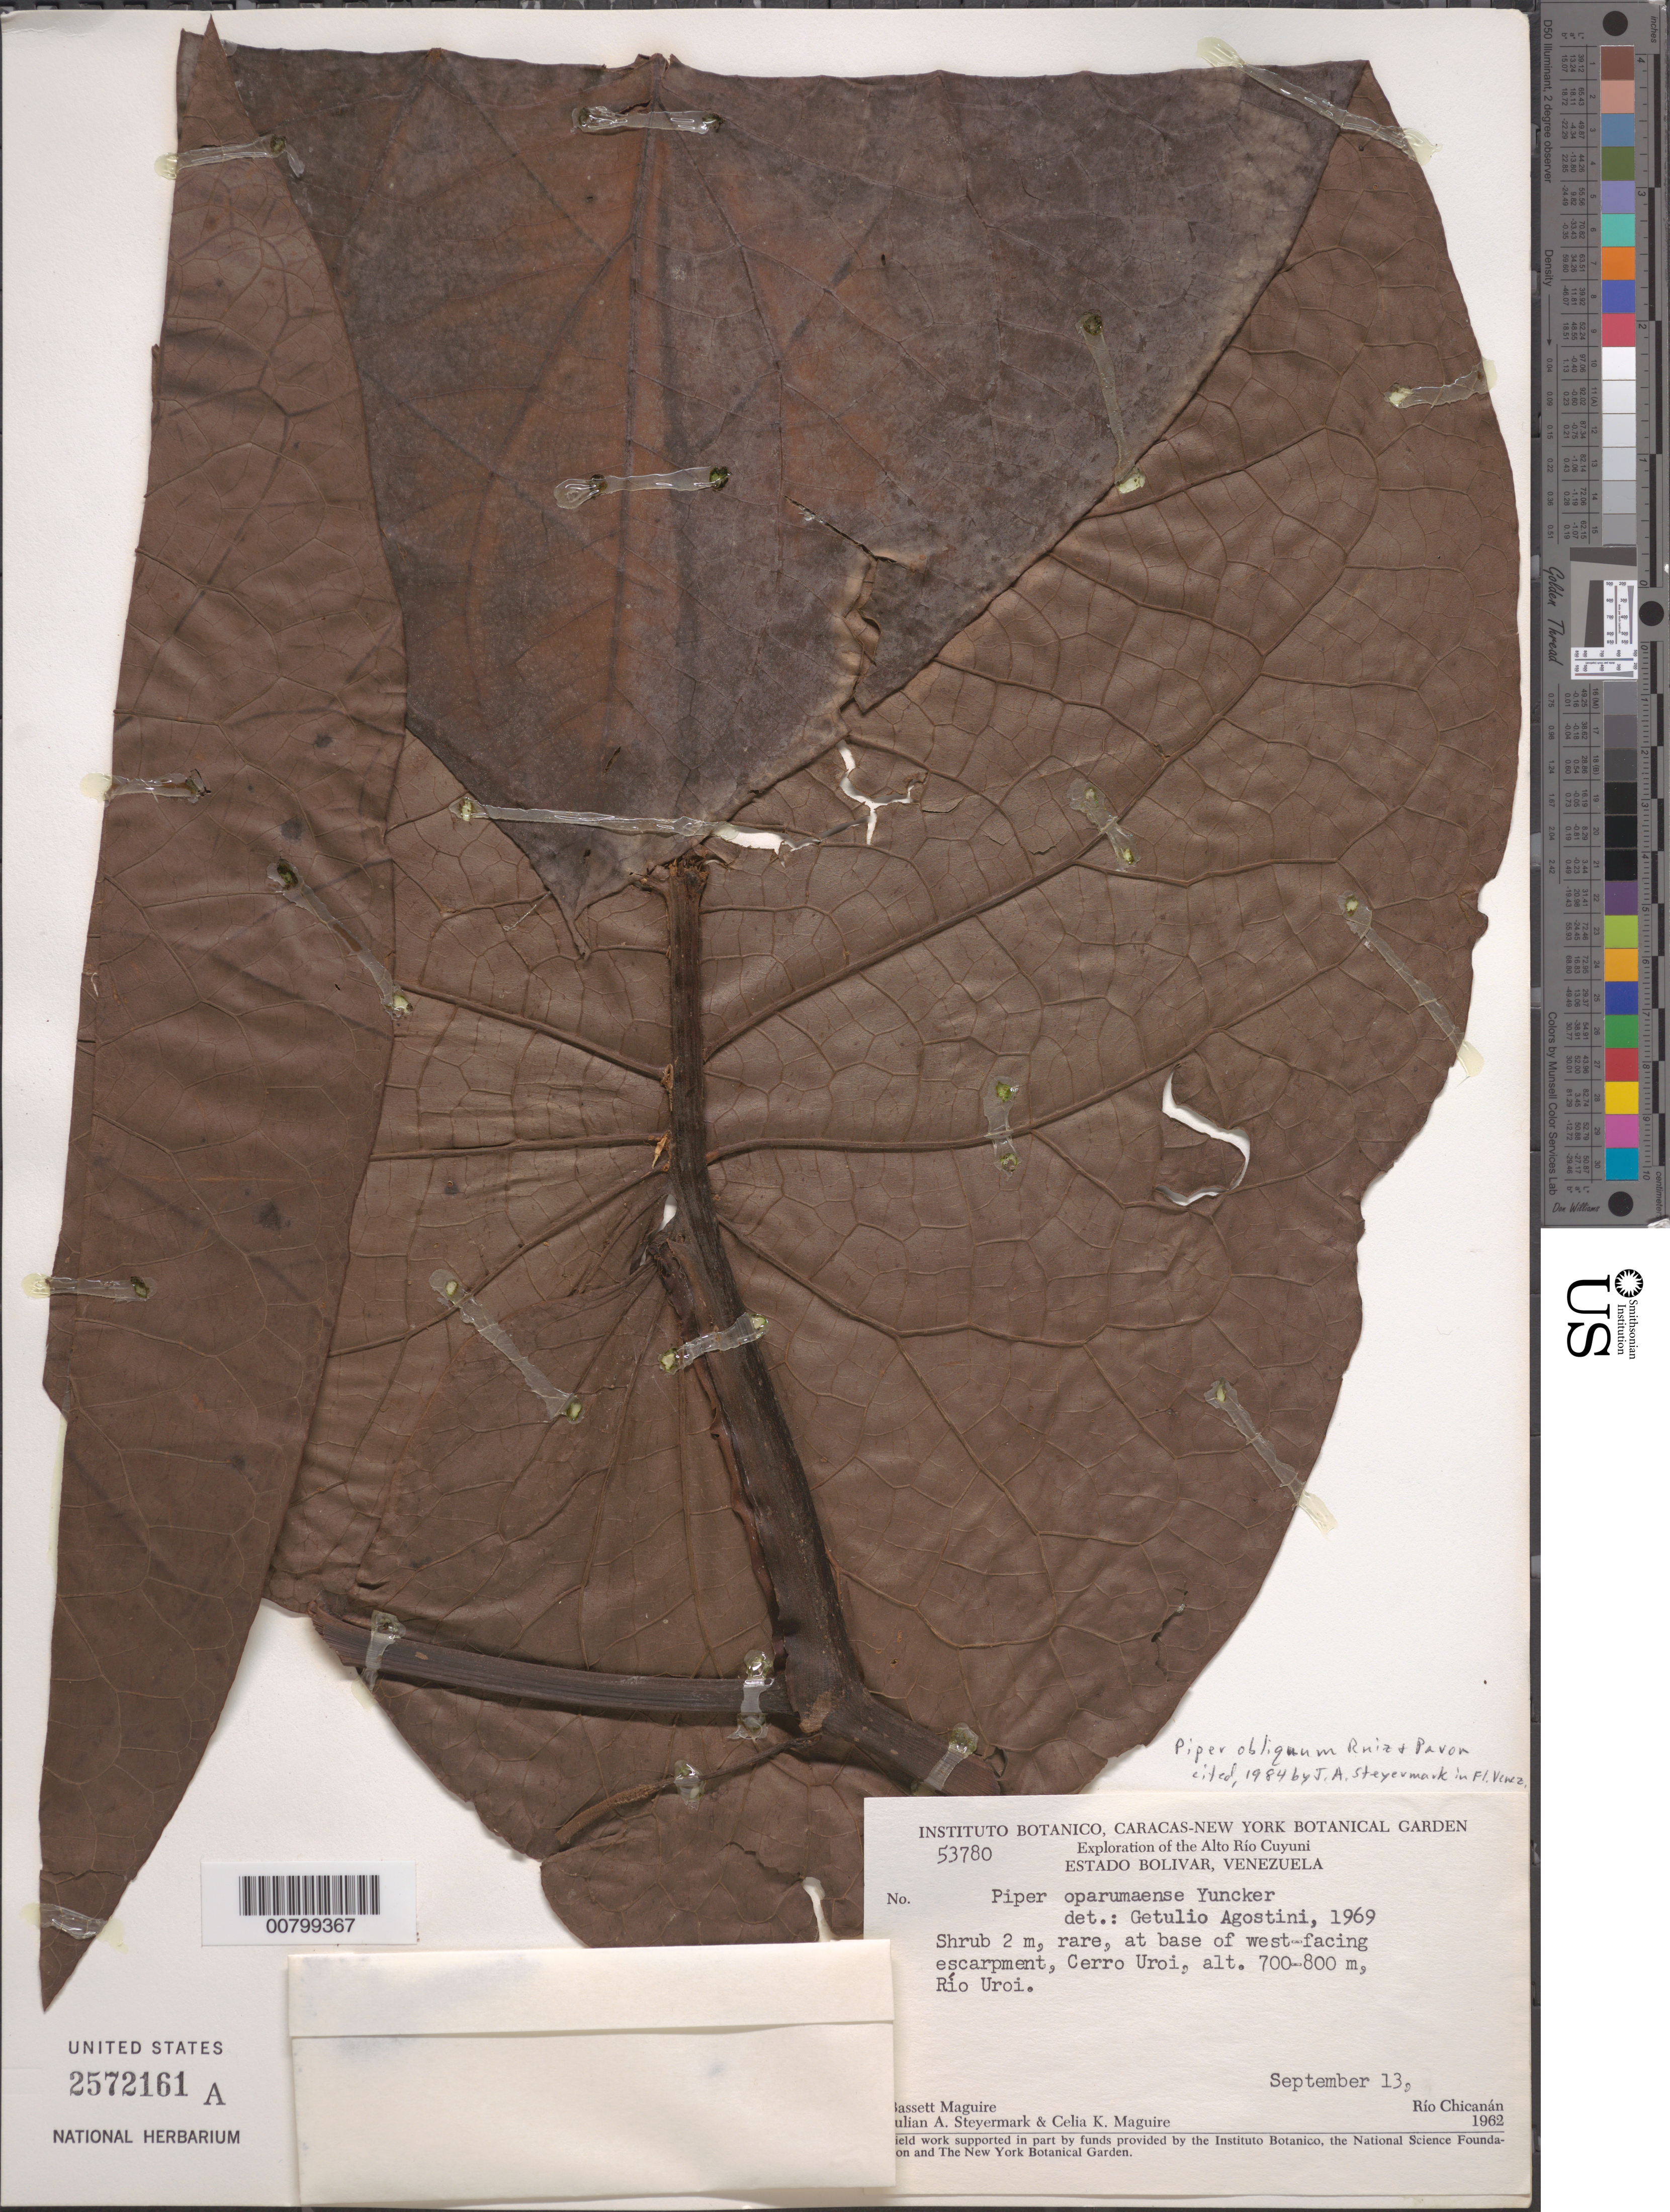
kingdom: Plantae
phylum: Tracheophyta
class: Magnoliopsida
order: Piperales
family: Piperaceae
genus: Piper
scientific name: Piper obliquum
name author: Ruiz & Pav.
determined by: Steyermark, Julian A., (VEN)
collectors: B. Maguire, J. Steyermark & C. K. Maguire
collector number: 53780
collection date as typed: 13-Sep-62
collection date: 1962-09-13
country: Venezuela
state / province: Bolívar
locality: Alto Río Cuyuni, W-facing escarpment of Cerro Uroi, Río Uroi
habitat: Base of W-facing escarpment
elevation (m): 700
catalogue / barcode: US 2572161A